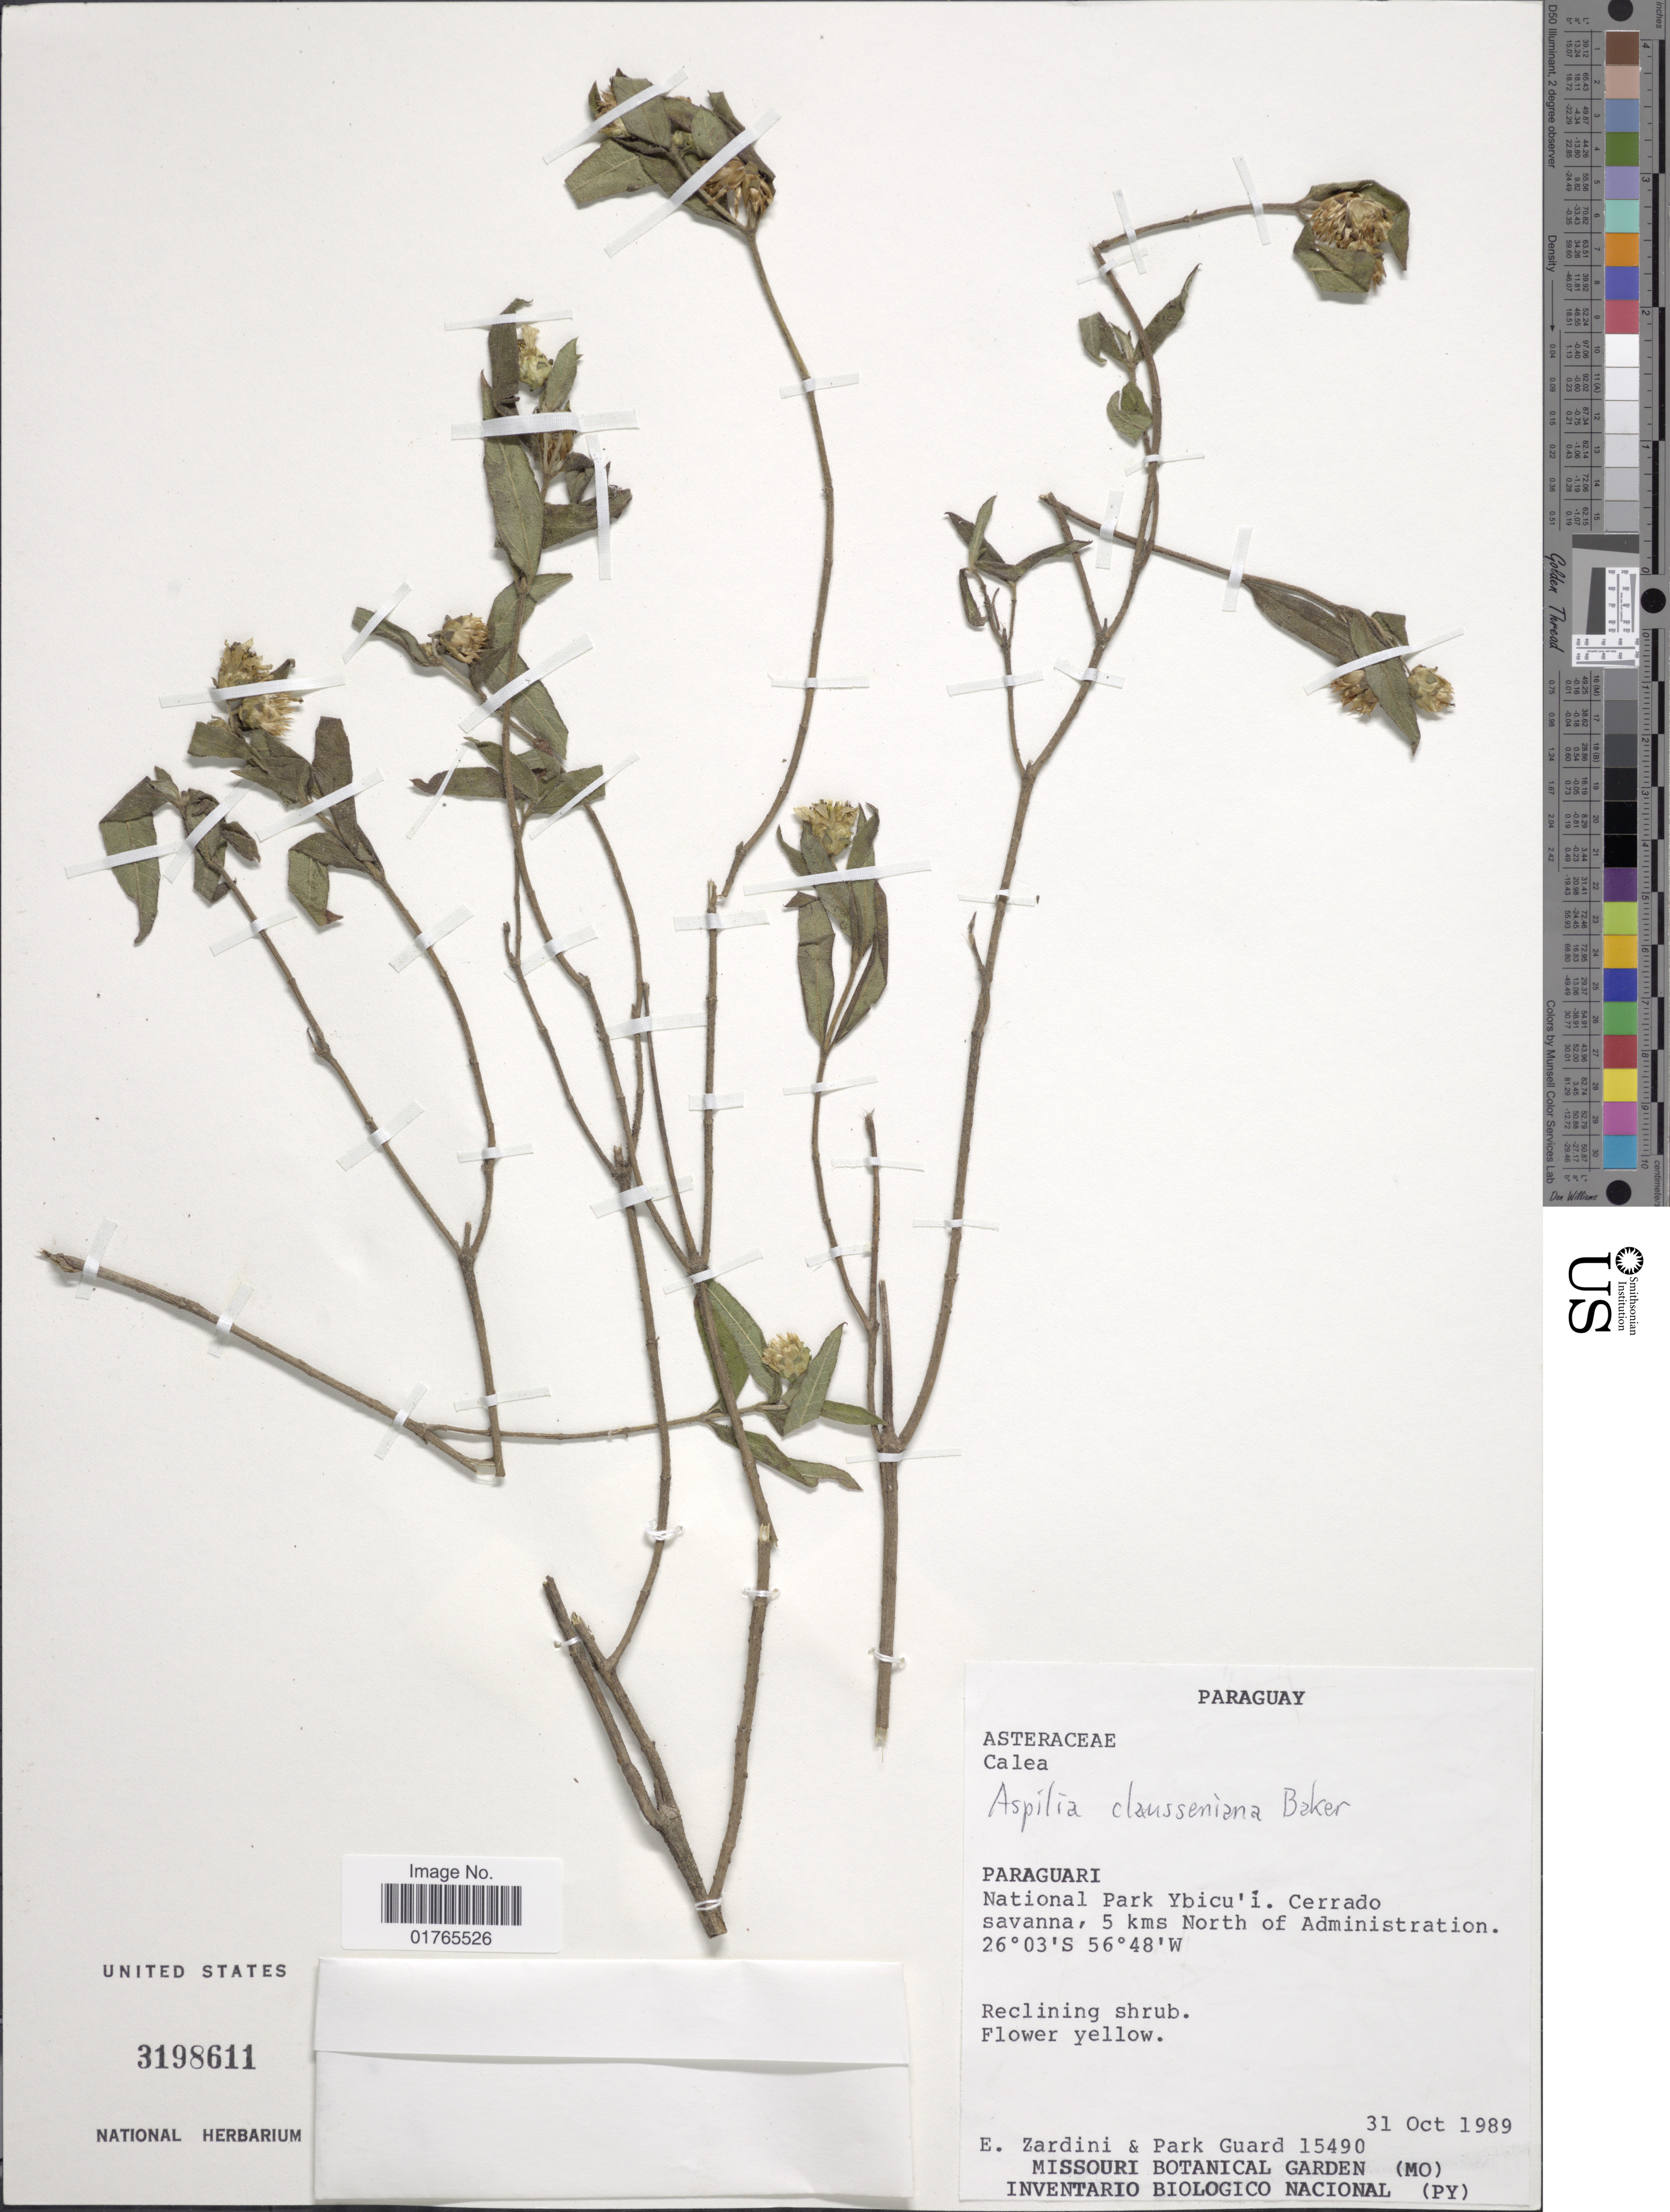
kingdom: Plantae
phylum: Tracheophyta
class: Magnoliopsida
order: Asterales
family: Asteraceae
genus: Aspilia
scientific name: Aspilia clausseniana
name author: Baker in Mart.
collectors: E. M. Zardini & Park guard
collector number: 15490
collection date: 1989-10-31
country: Paraguay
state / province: Paraguari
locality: National Park Ybicu'i, Cerrado forest savanna, 5 kms North of Adminstration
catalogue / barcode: US 3198611